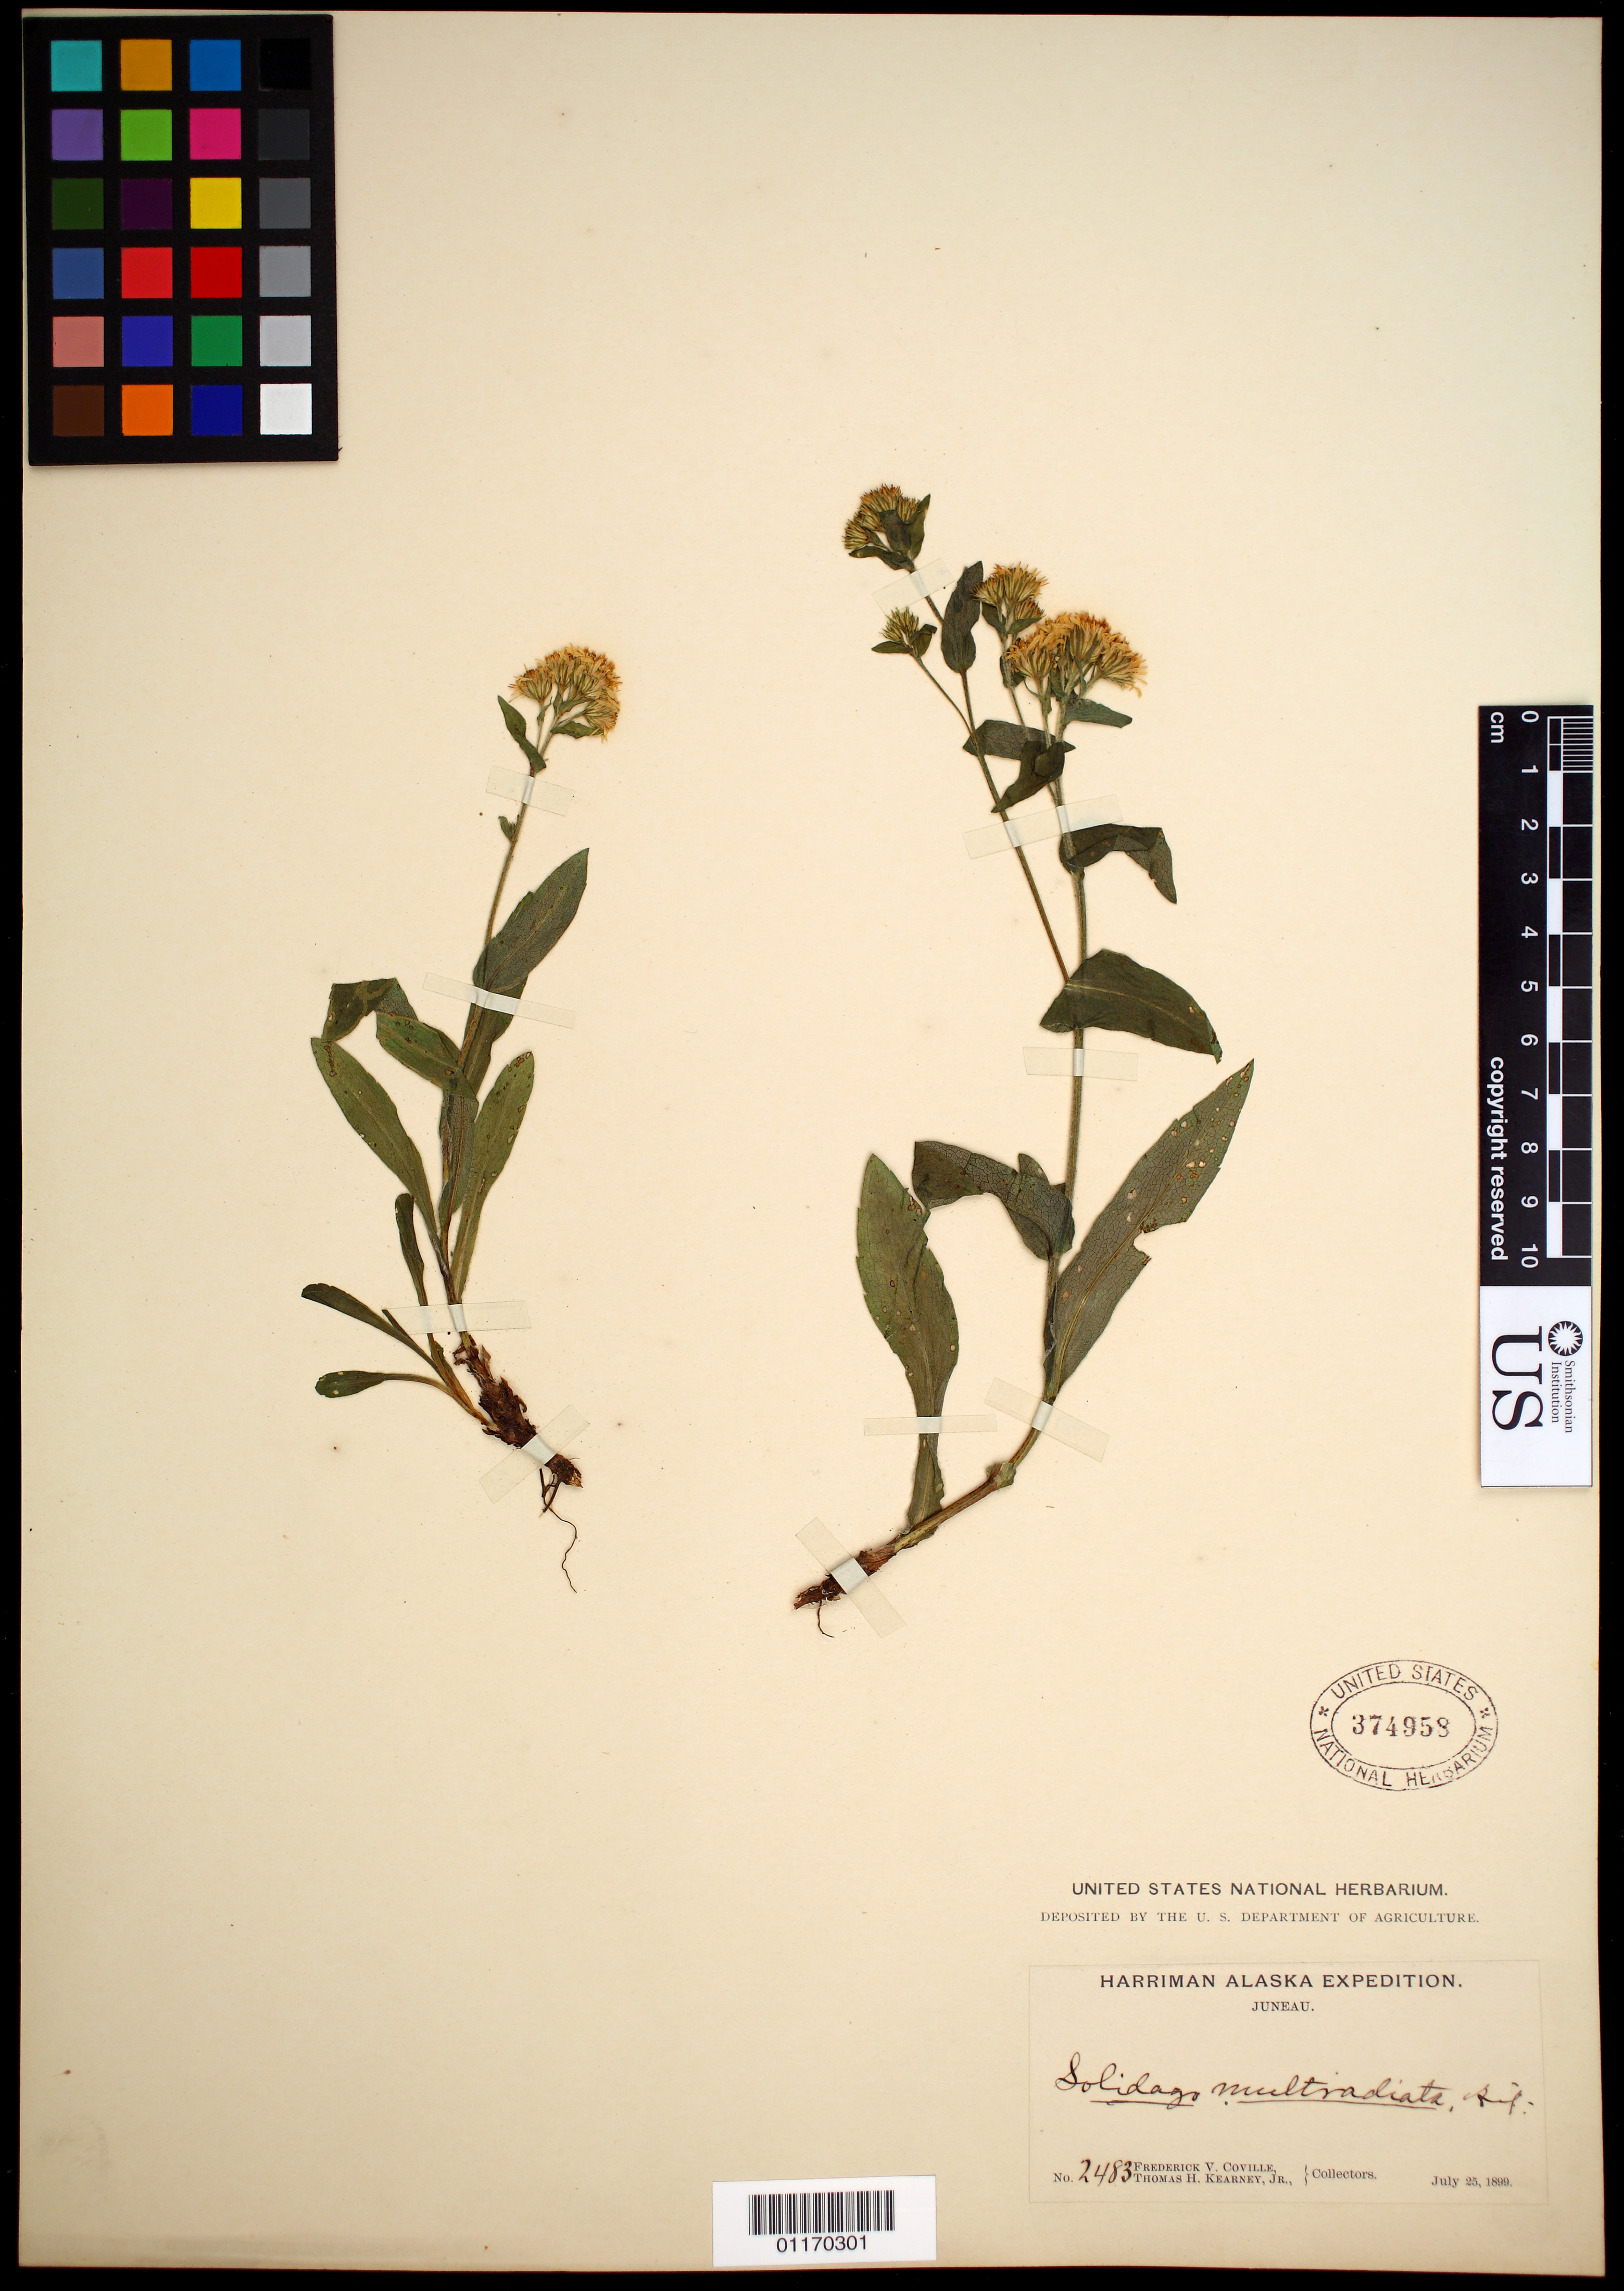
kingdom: Plantae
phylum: Tracheophyta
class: Magnoliopsida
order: Asterales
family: Asteraceae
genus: Solidago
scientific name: Solidago multiradiata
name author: Aiton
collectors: F. V. Coville & F. Funston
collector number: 2483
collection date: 1899-07-25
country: United States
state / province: Alaska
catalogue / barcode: US 374958